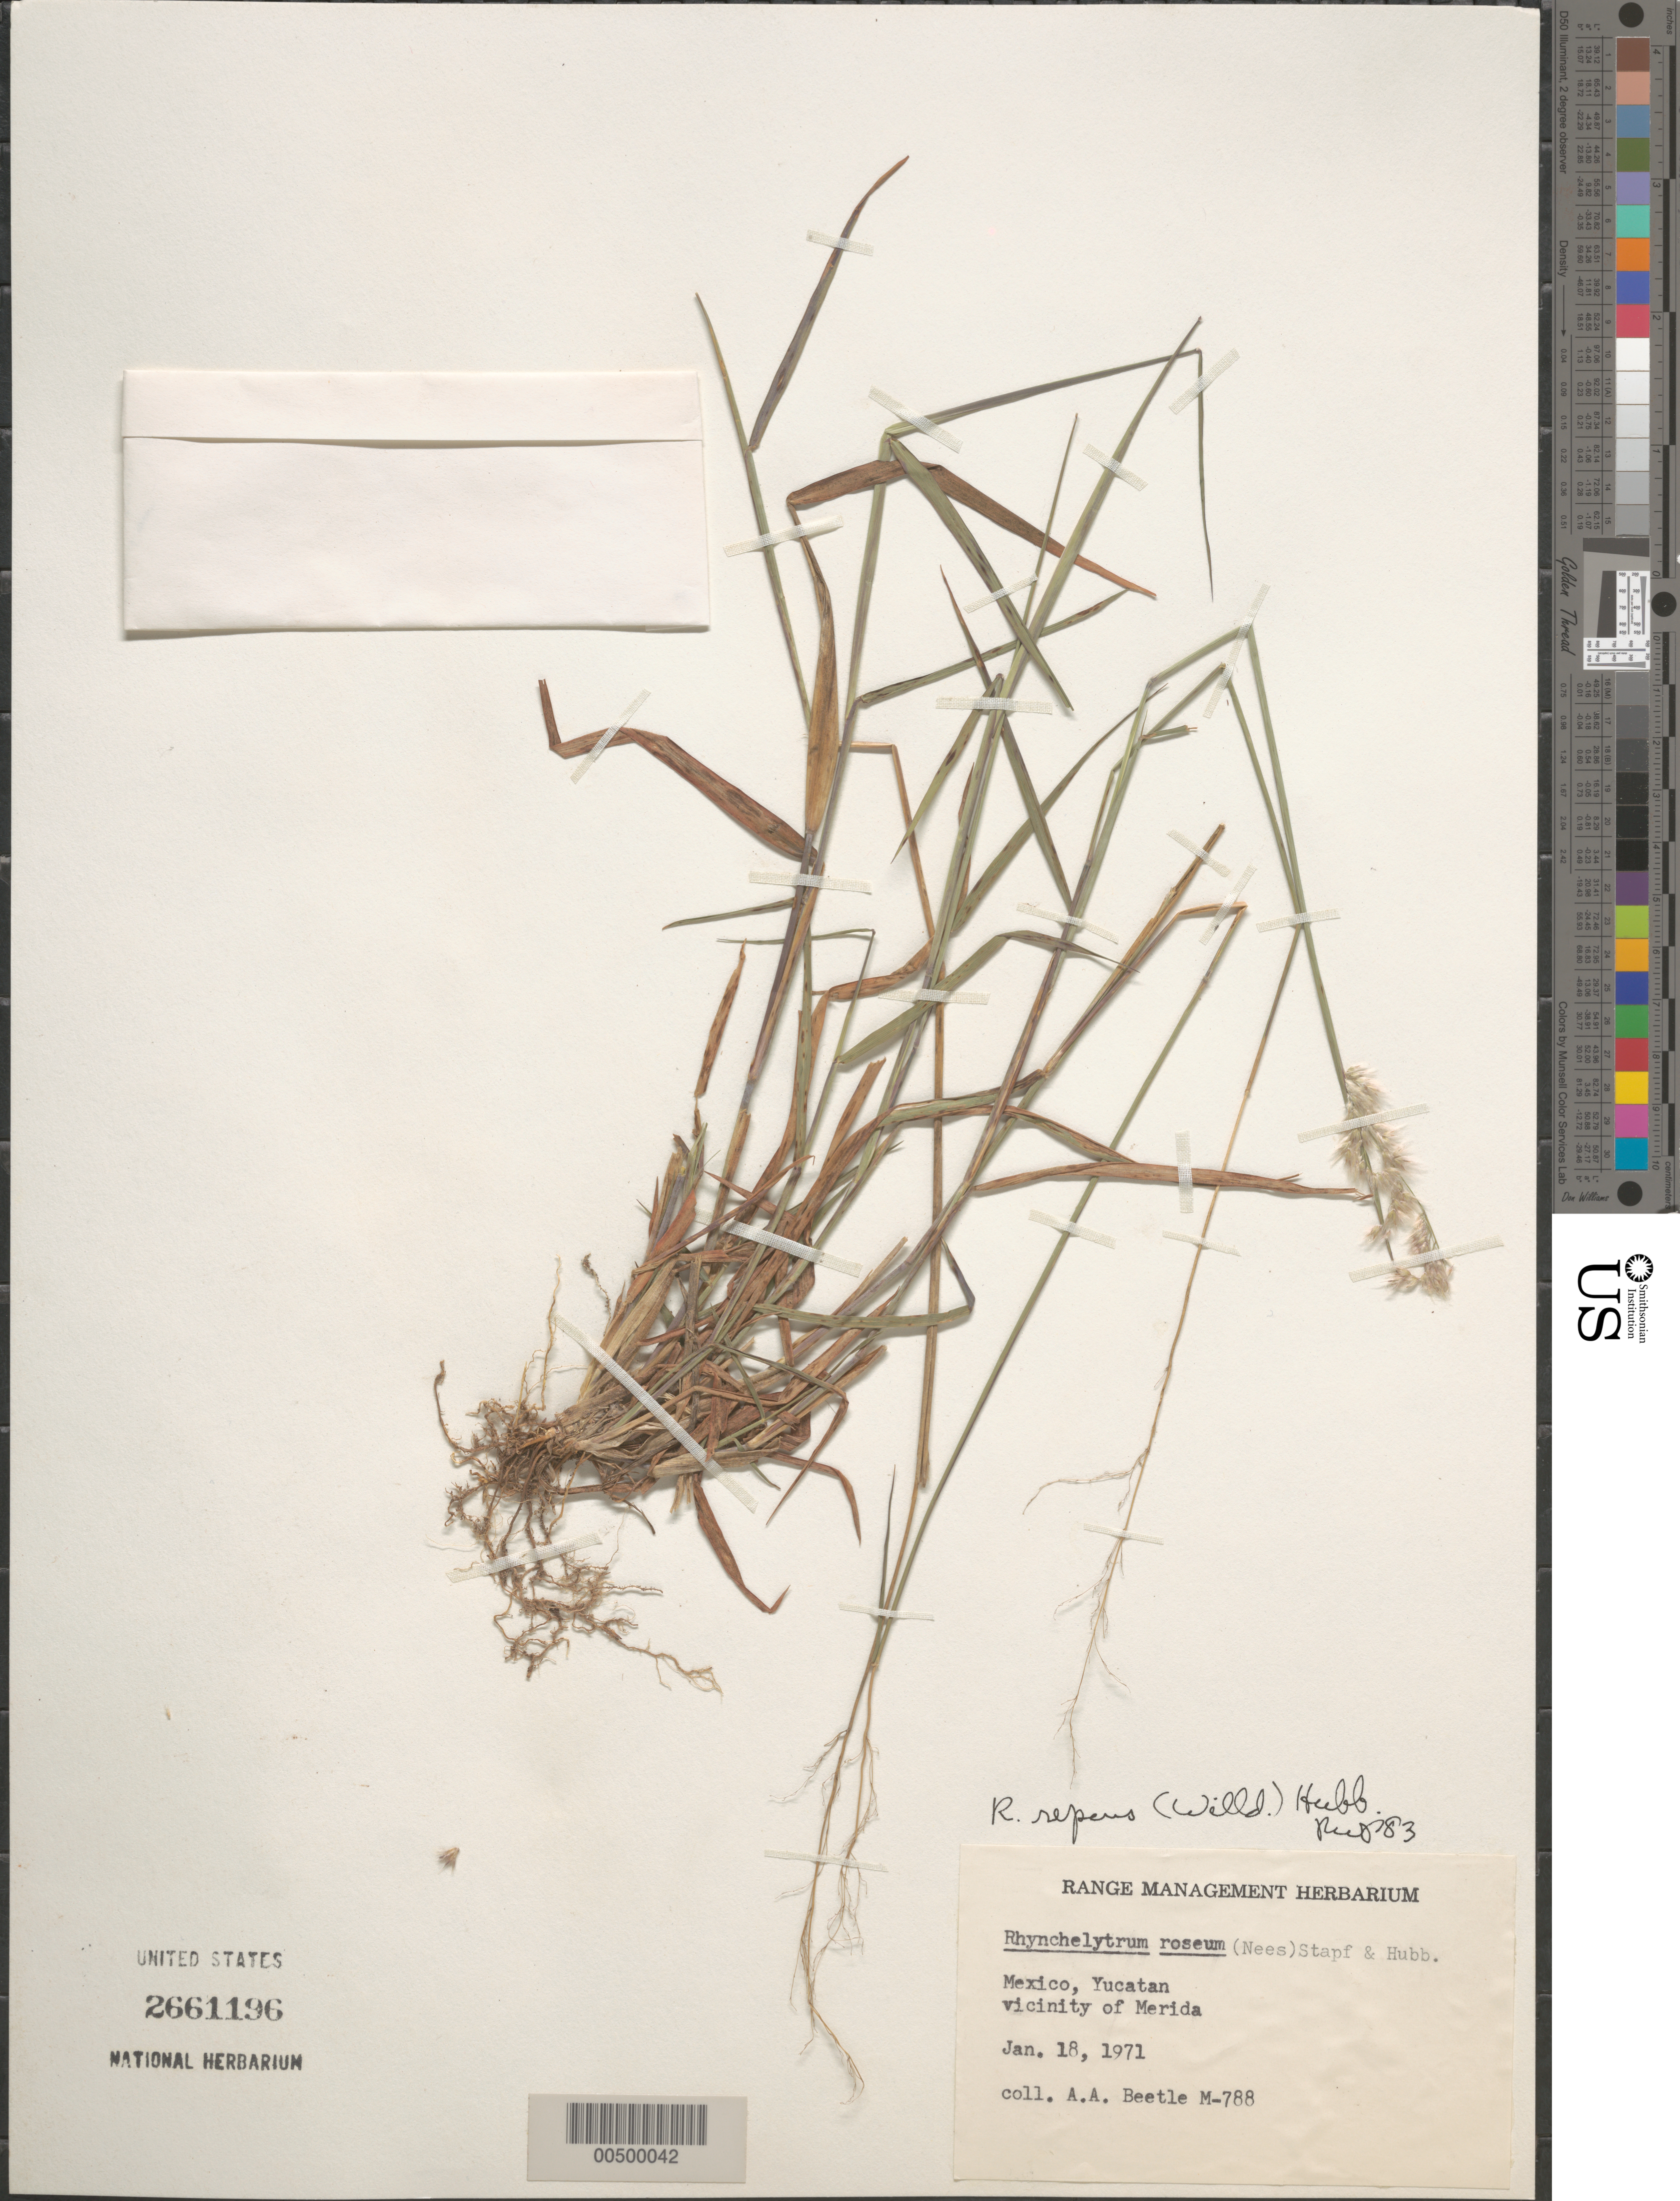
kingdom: Plantae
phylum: Tracheophyta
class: Liliopsida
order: Poales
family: Poaceae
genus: Rhynchelytrum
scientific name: Rhynchelytrum repens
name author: (Willd.) C.E. Hubb.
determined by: Pohl, R. W.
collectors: A. A. Beetle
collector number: M-788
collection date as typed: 18 Jan 1971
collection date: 1971-01-18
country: Mexico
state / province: Yucatan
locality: Vicinity of Merida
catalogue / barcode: US 2661196